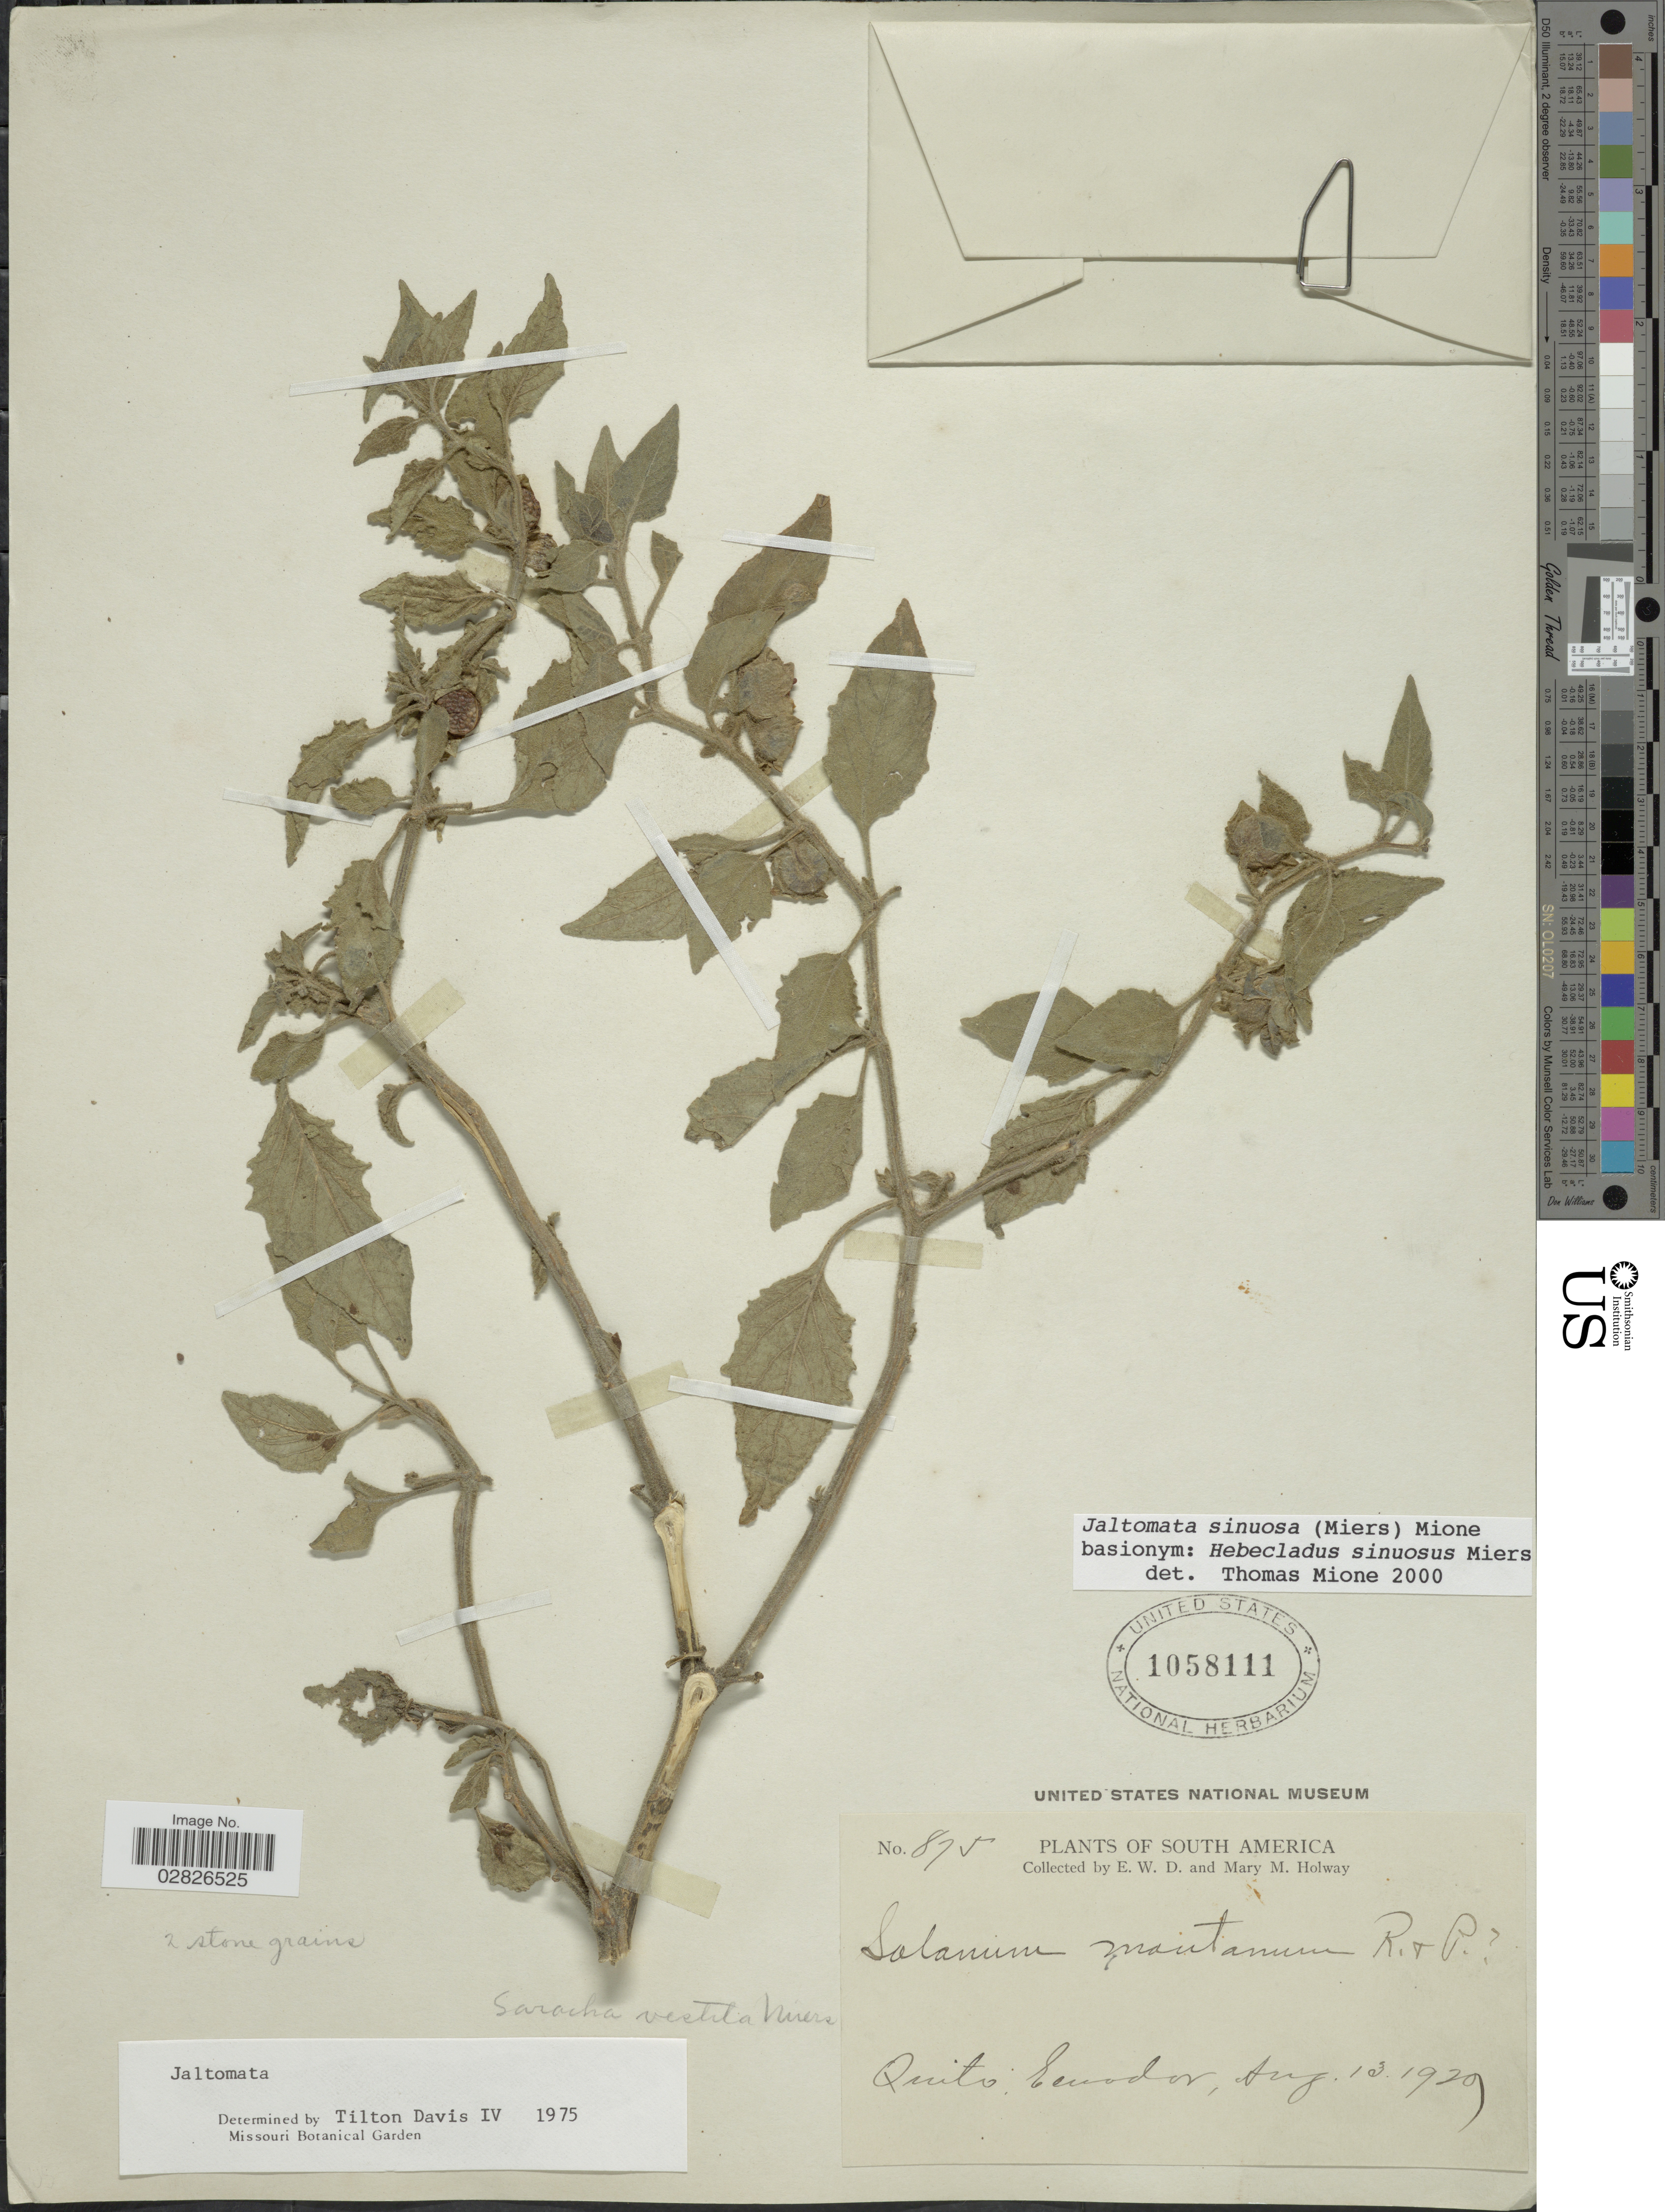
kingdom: Plantae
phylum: Tracheophyta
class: Magnoliopsida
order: Solanales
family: Solanaceae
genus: Jaltomata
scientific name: Jaltomata sinuosa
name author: (Miers) Mione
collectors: E. W. D. Holway & M. M. Holway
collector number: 875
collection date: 1929-08-13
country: Ecuador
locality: Quito.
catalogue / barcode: US 1058111